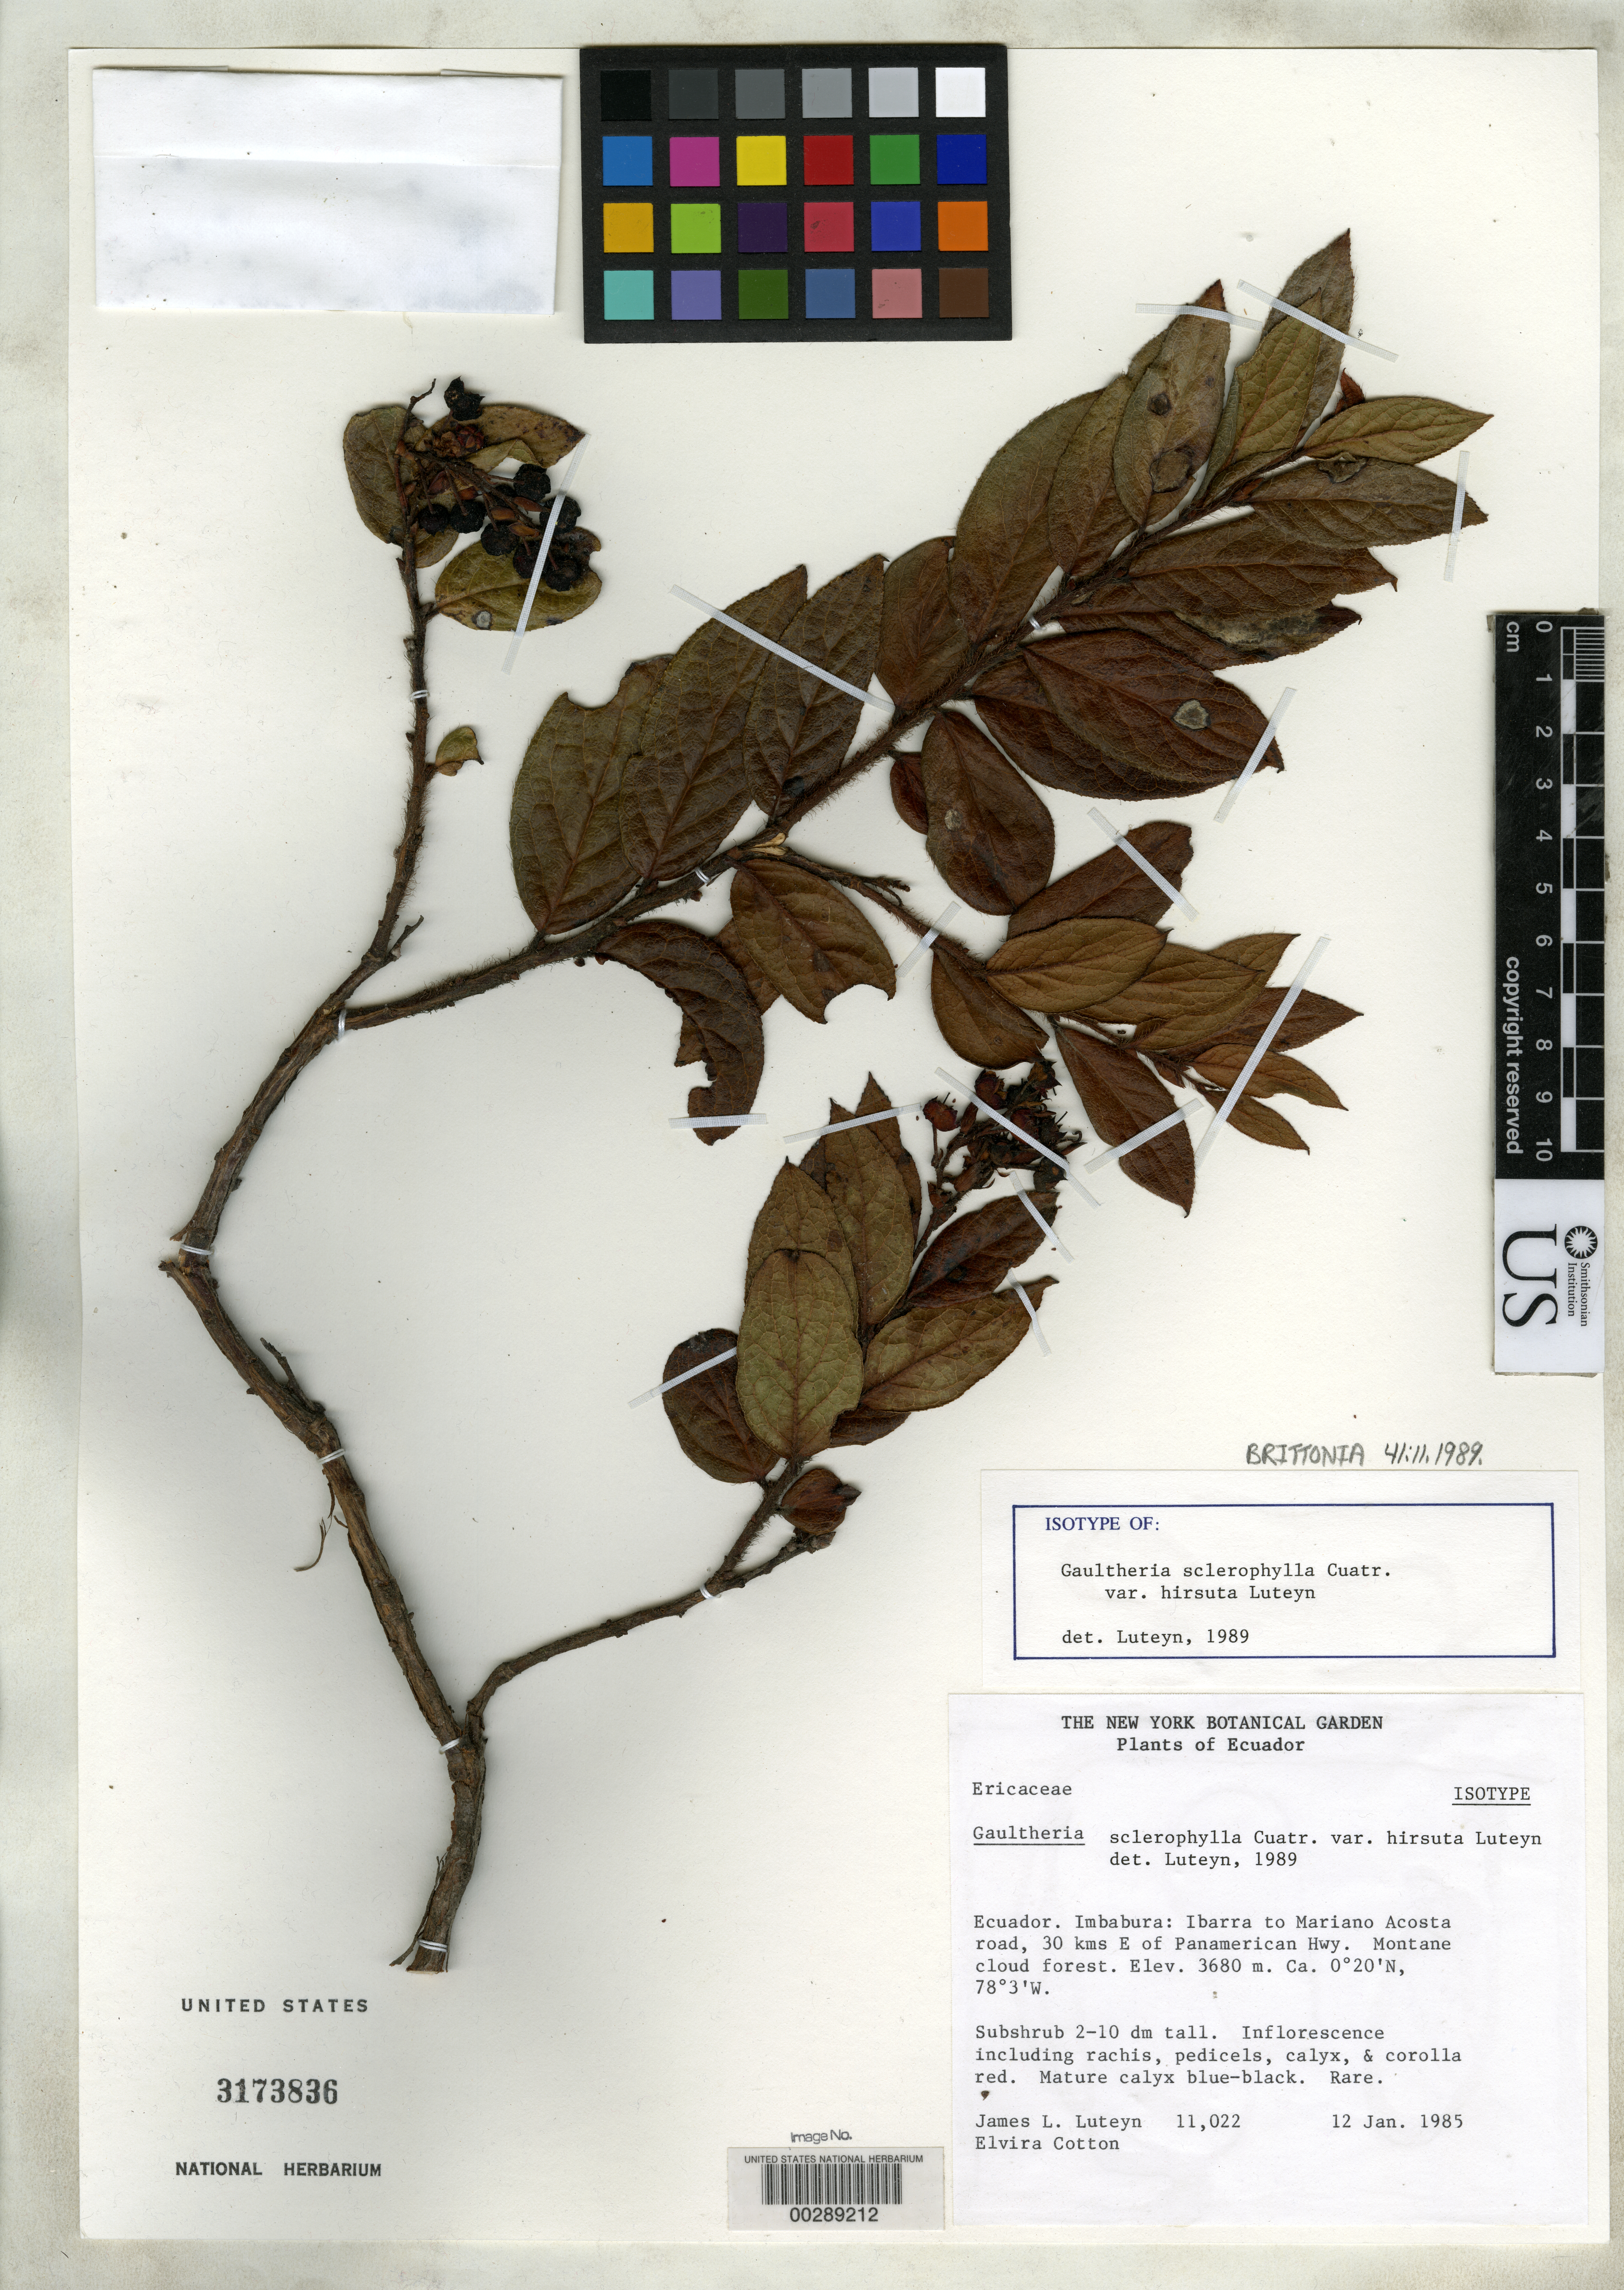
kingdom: Plantae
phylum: Tracheophyta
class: Magnoliopsida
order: Ericales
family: Ericaceae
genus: Gaultheria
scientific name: Gaultheria sclerophylla var. hirsuta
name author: Luteyn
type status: Isotype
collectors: J. L. Luteyn & E. Cotton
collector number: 11022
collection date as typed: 12 Jan 1985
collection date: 1985-01-12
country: Ecuador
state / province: Imbabura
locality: Ibarra to Mariano Acosta road, 30 km E of Panamerican Highway.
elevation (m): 3680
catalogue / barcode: US 3173836